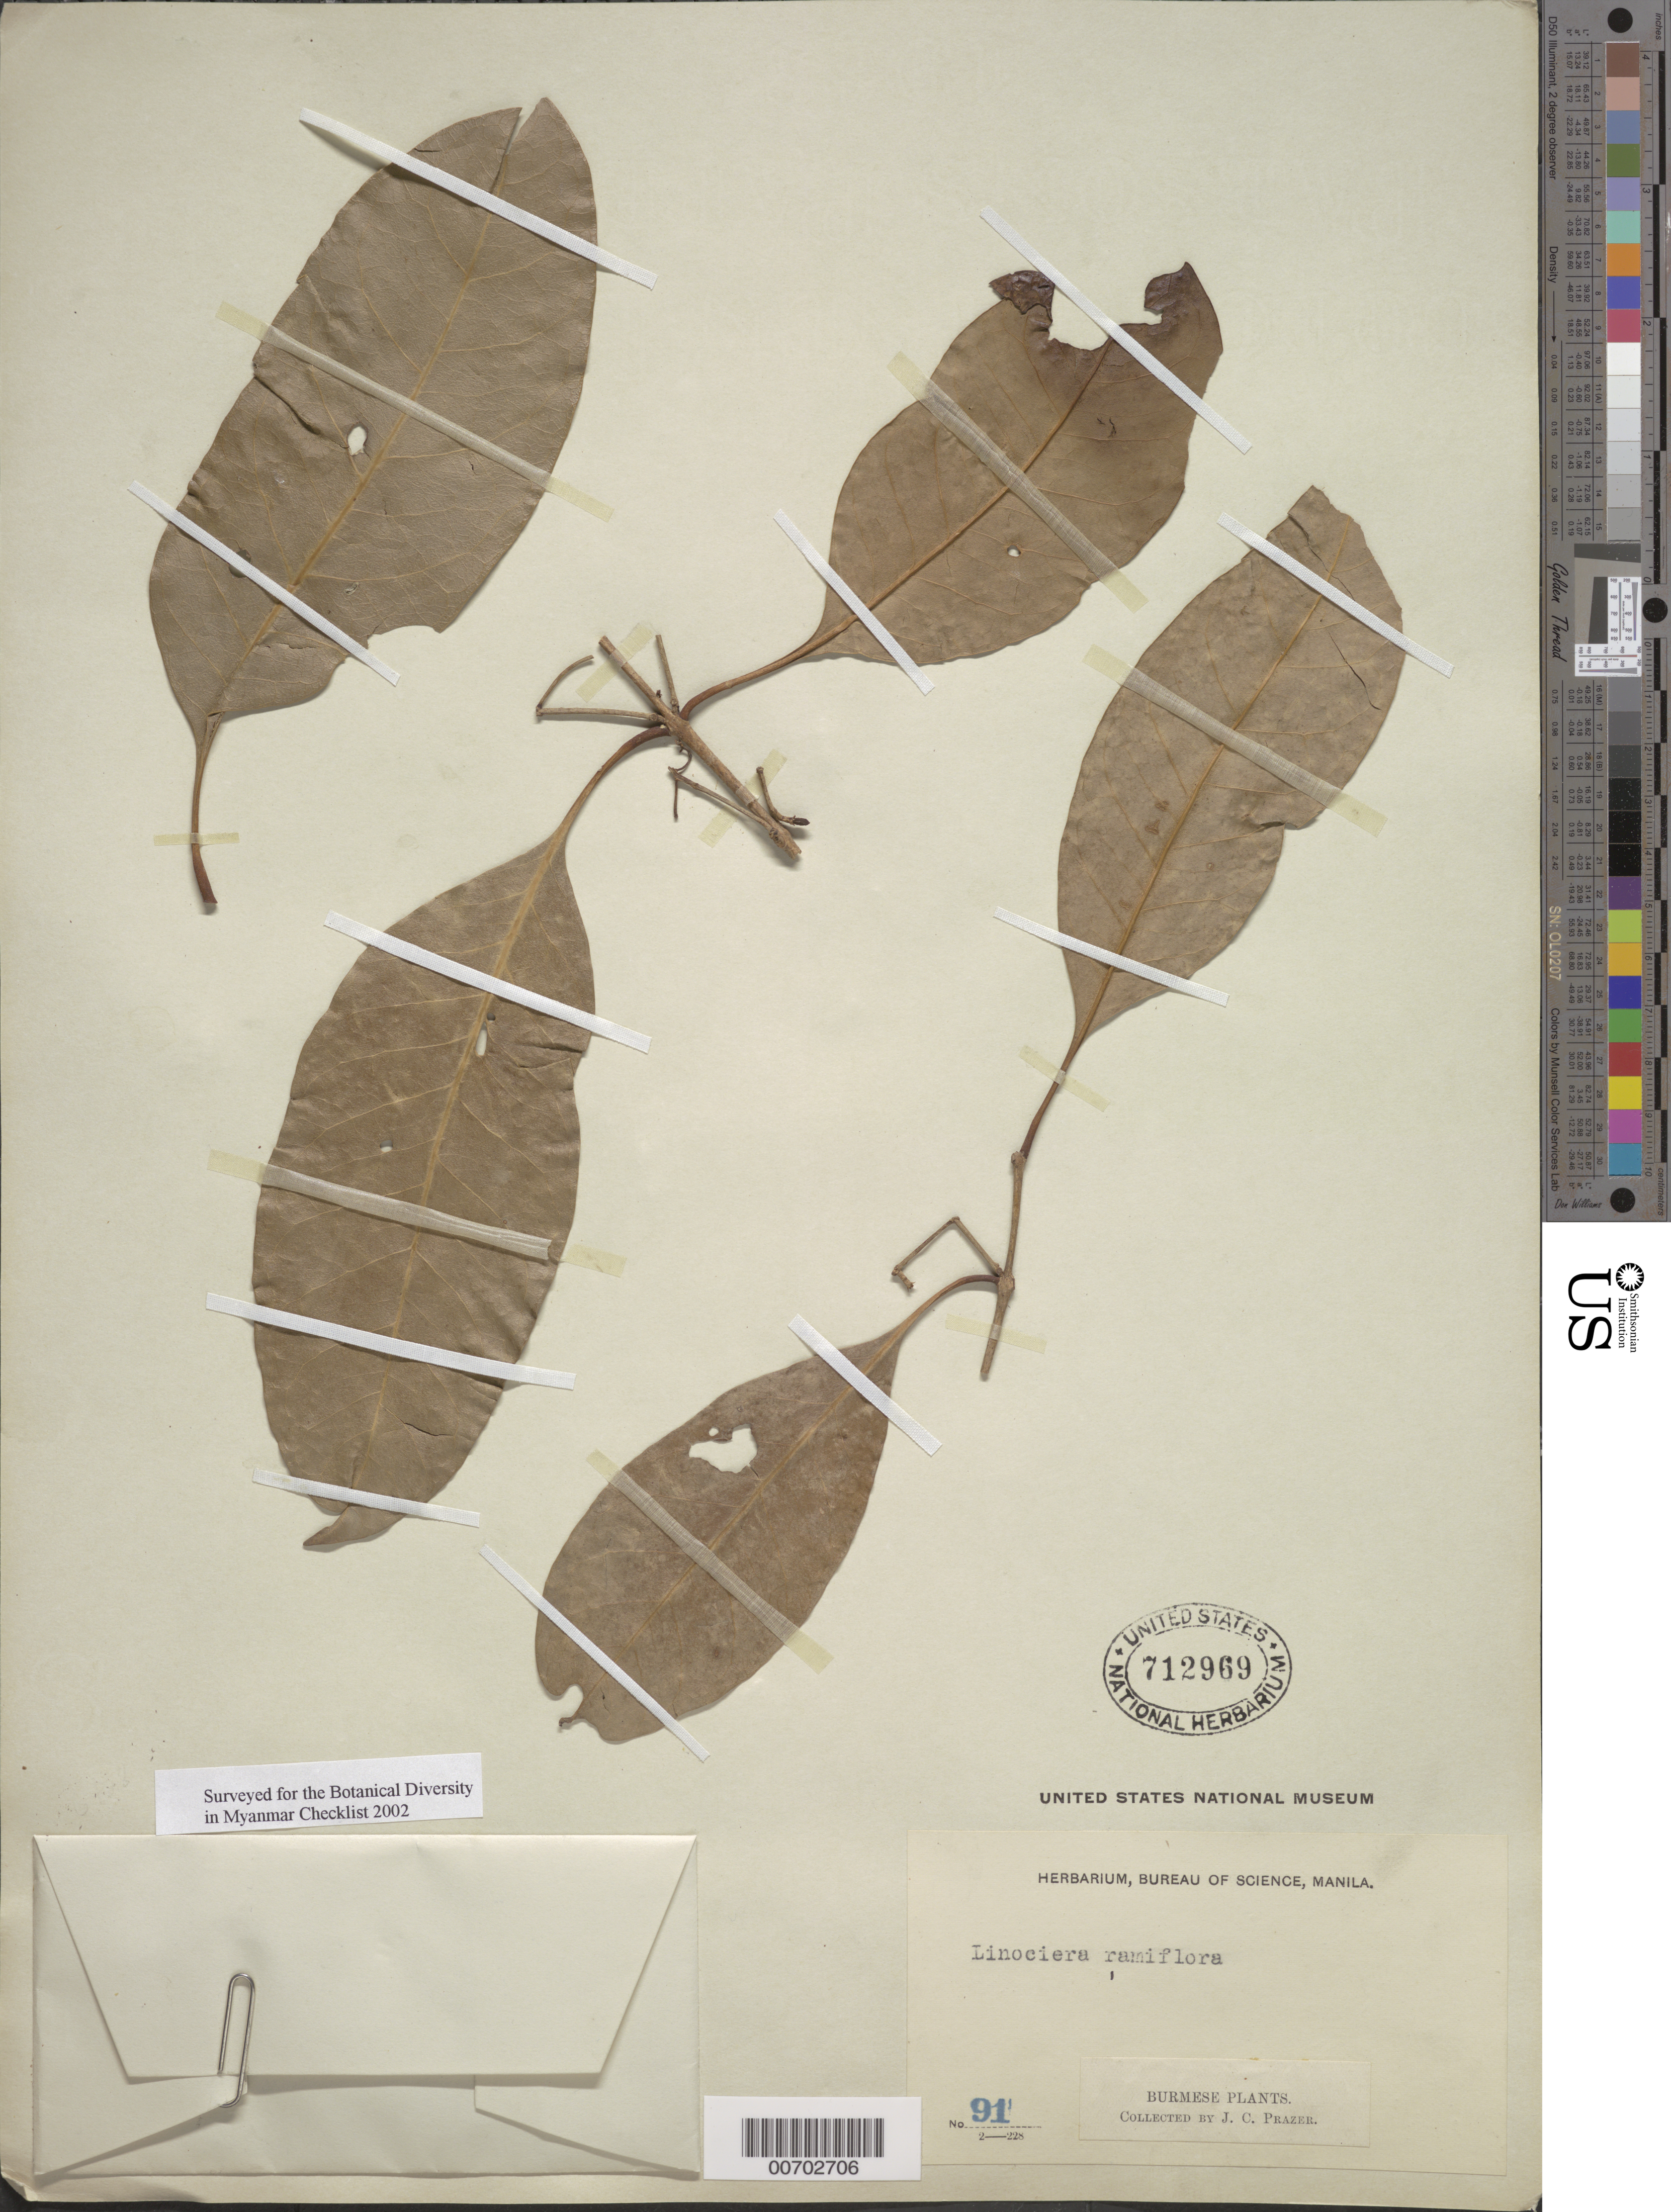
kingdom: Plantae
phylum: Tracheophyta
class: Magnoliopsida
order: Lamiales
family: Oleaceae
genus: Linociera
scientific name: Linociera ramiflora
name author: (Roxb.) Wall.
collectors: J. Prazer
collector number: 91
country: Myanmar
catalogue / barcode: US 712969